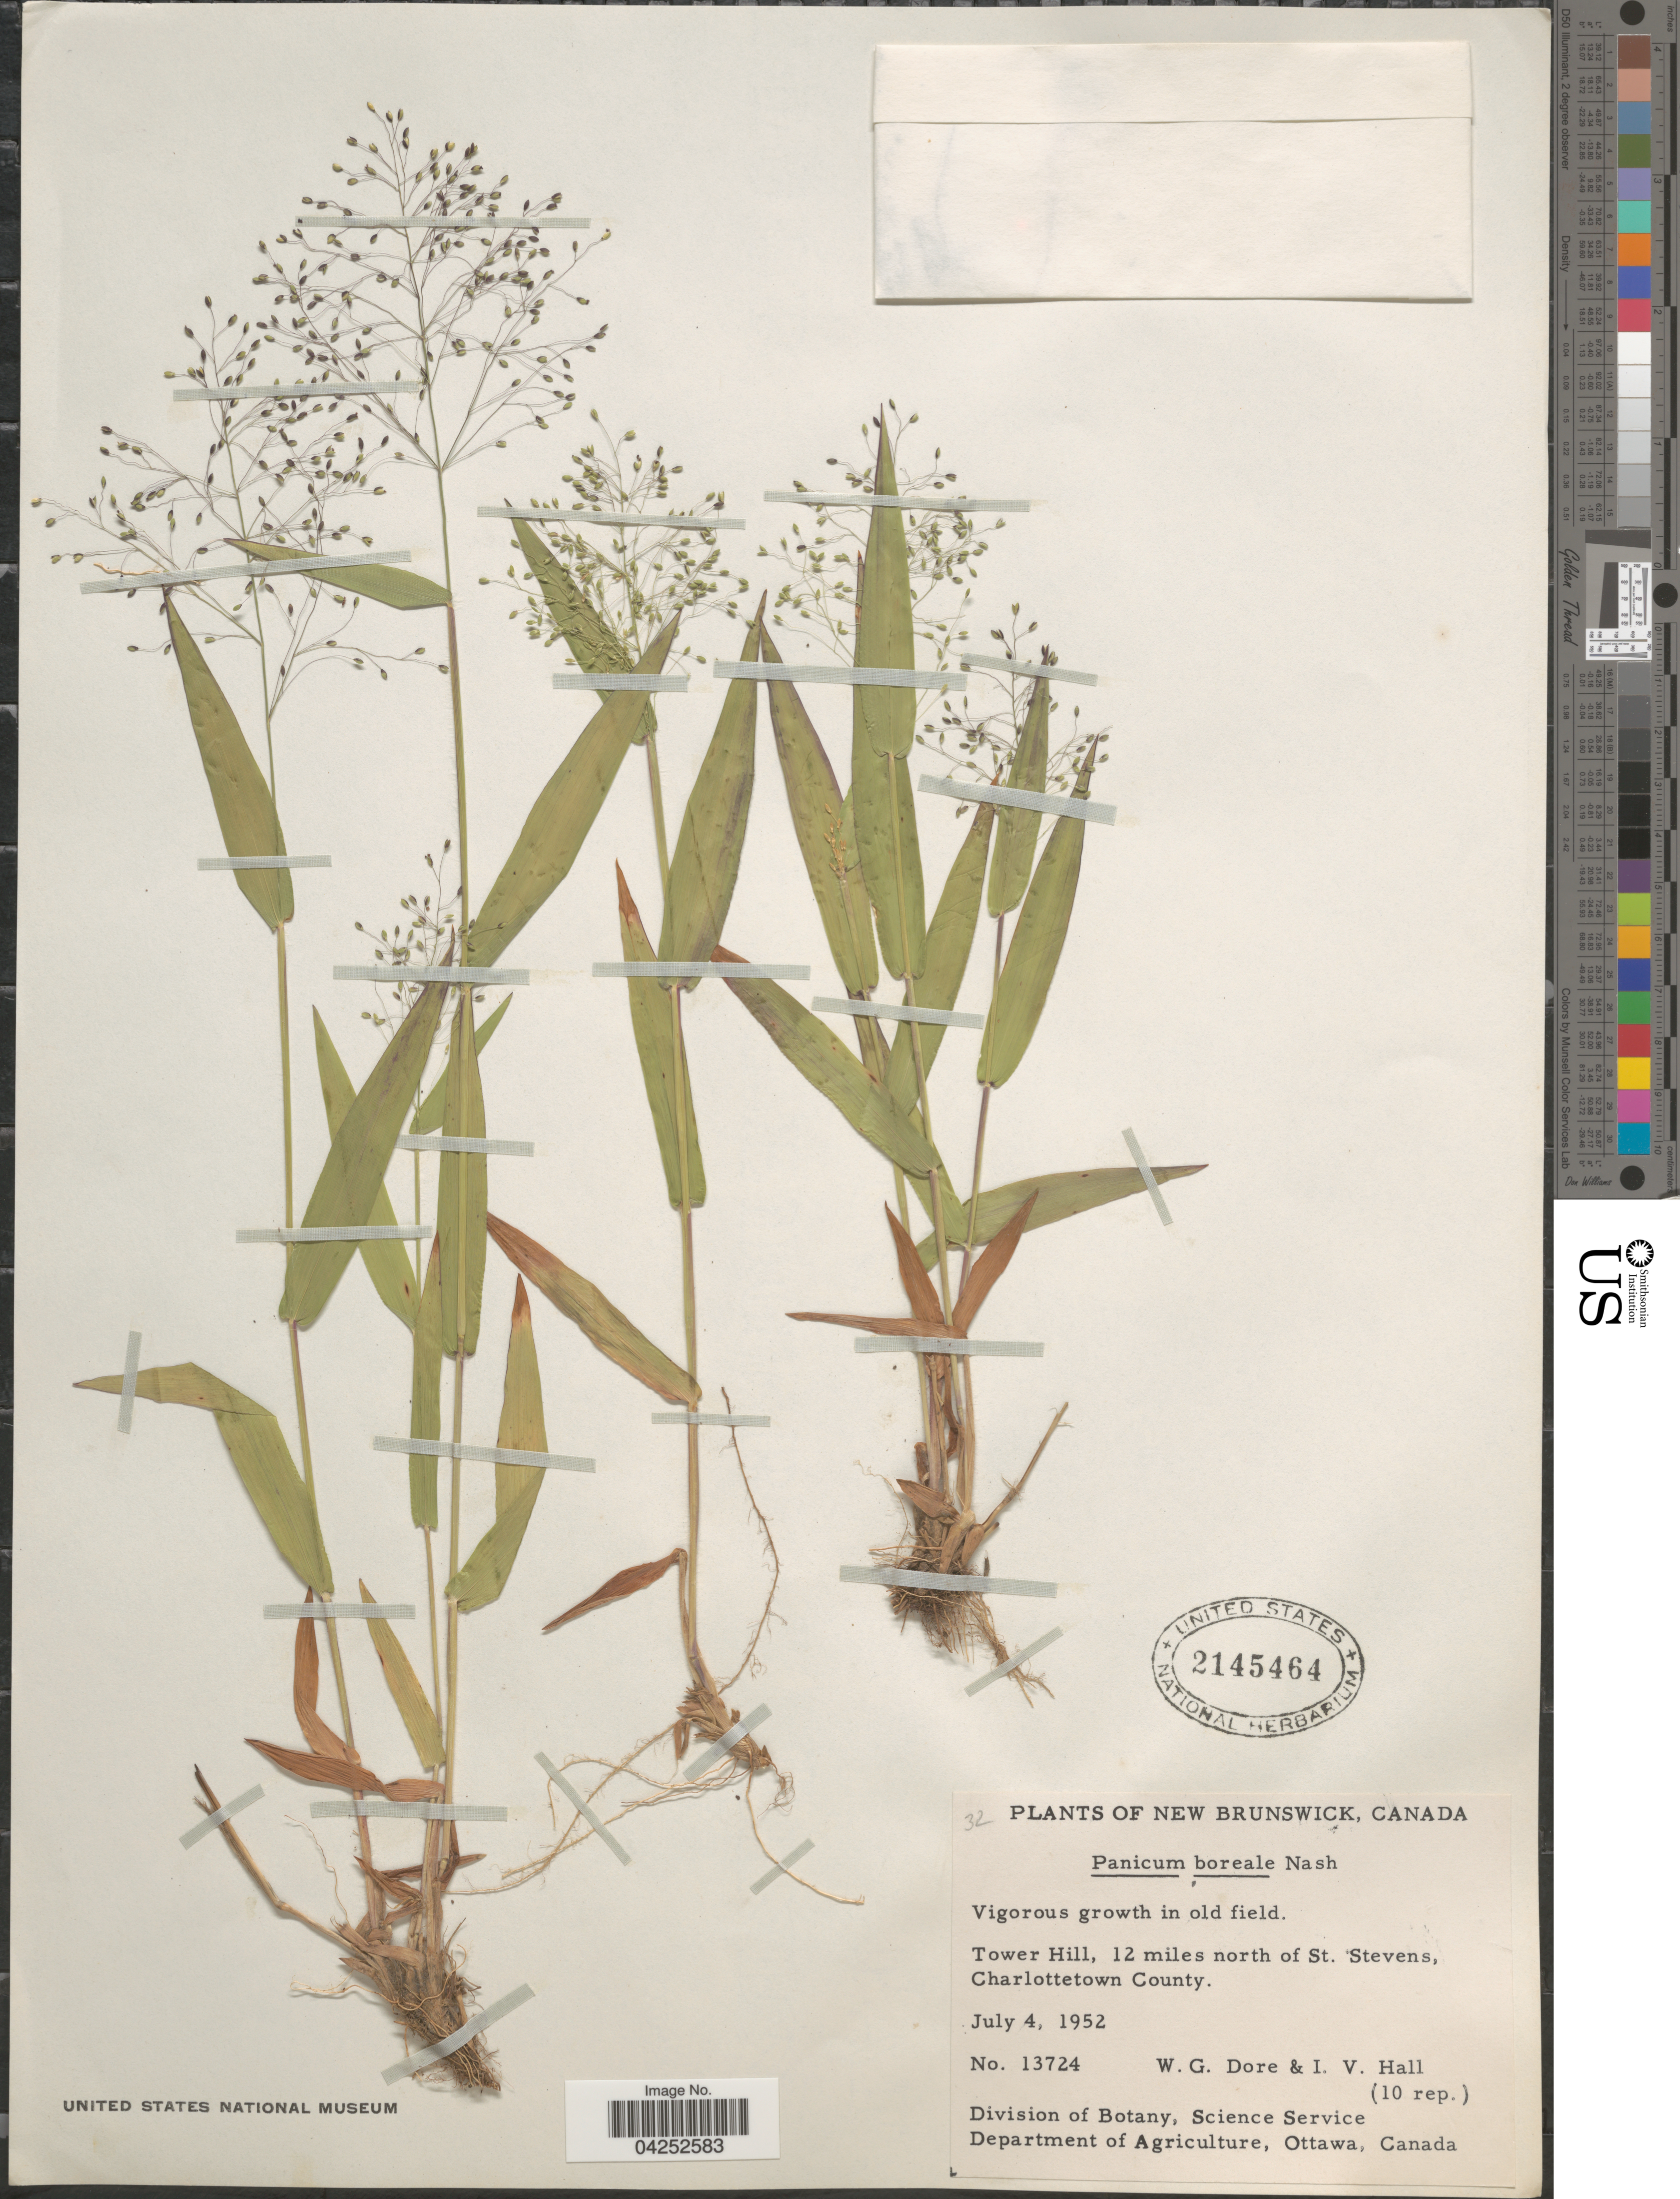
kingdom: Plantae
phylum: Tracheophyta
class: Liliopsida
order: Poales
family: Poaceae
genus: Dichanthelium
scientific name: Dichanthelium boreale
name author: (Nash) Freckmann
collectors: W. Dore & I. Hall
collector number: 13724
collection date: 1952-07-04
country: Canada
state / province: New Brunswick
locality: Tower Hill, 12 miles north of St. Stevens, Charlottetown County.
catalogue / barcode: US 2145464